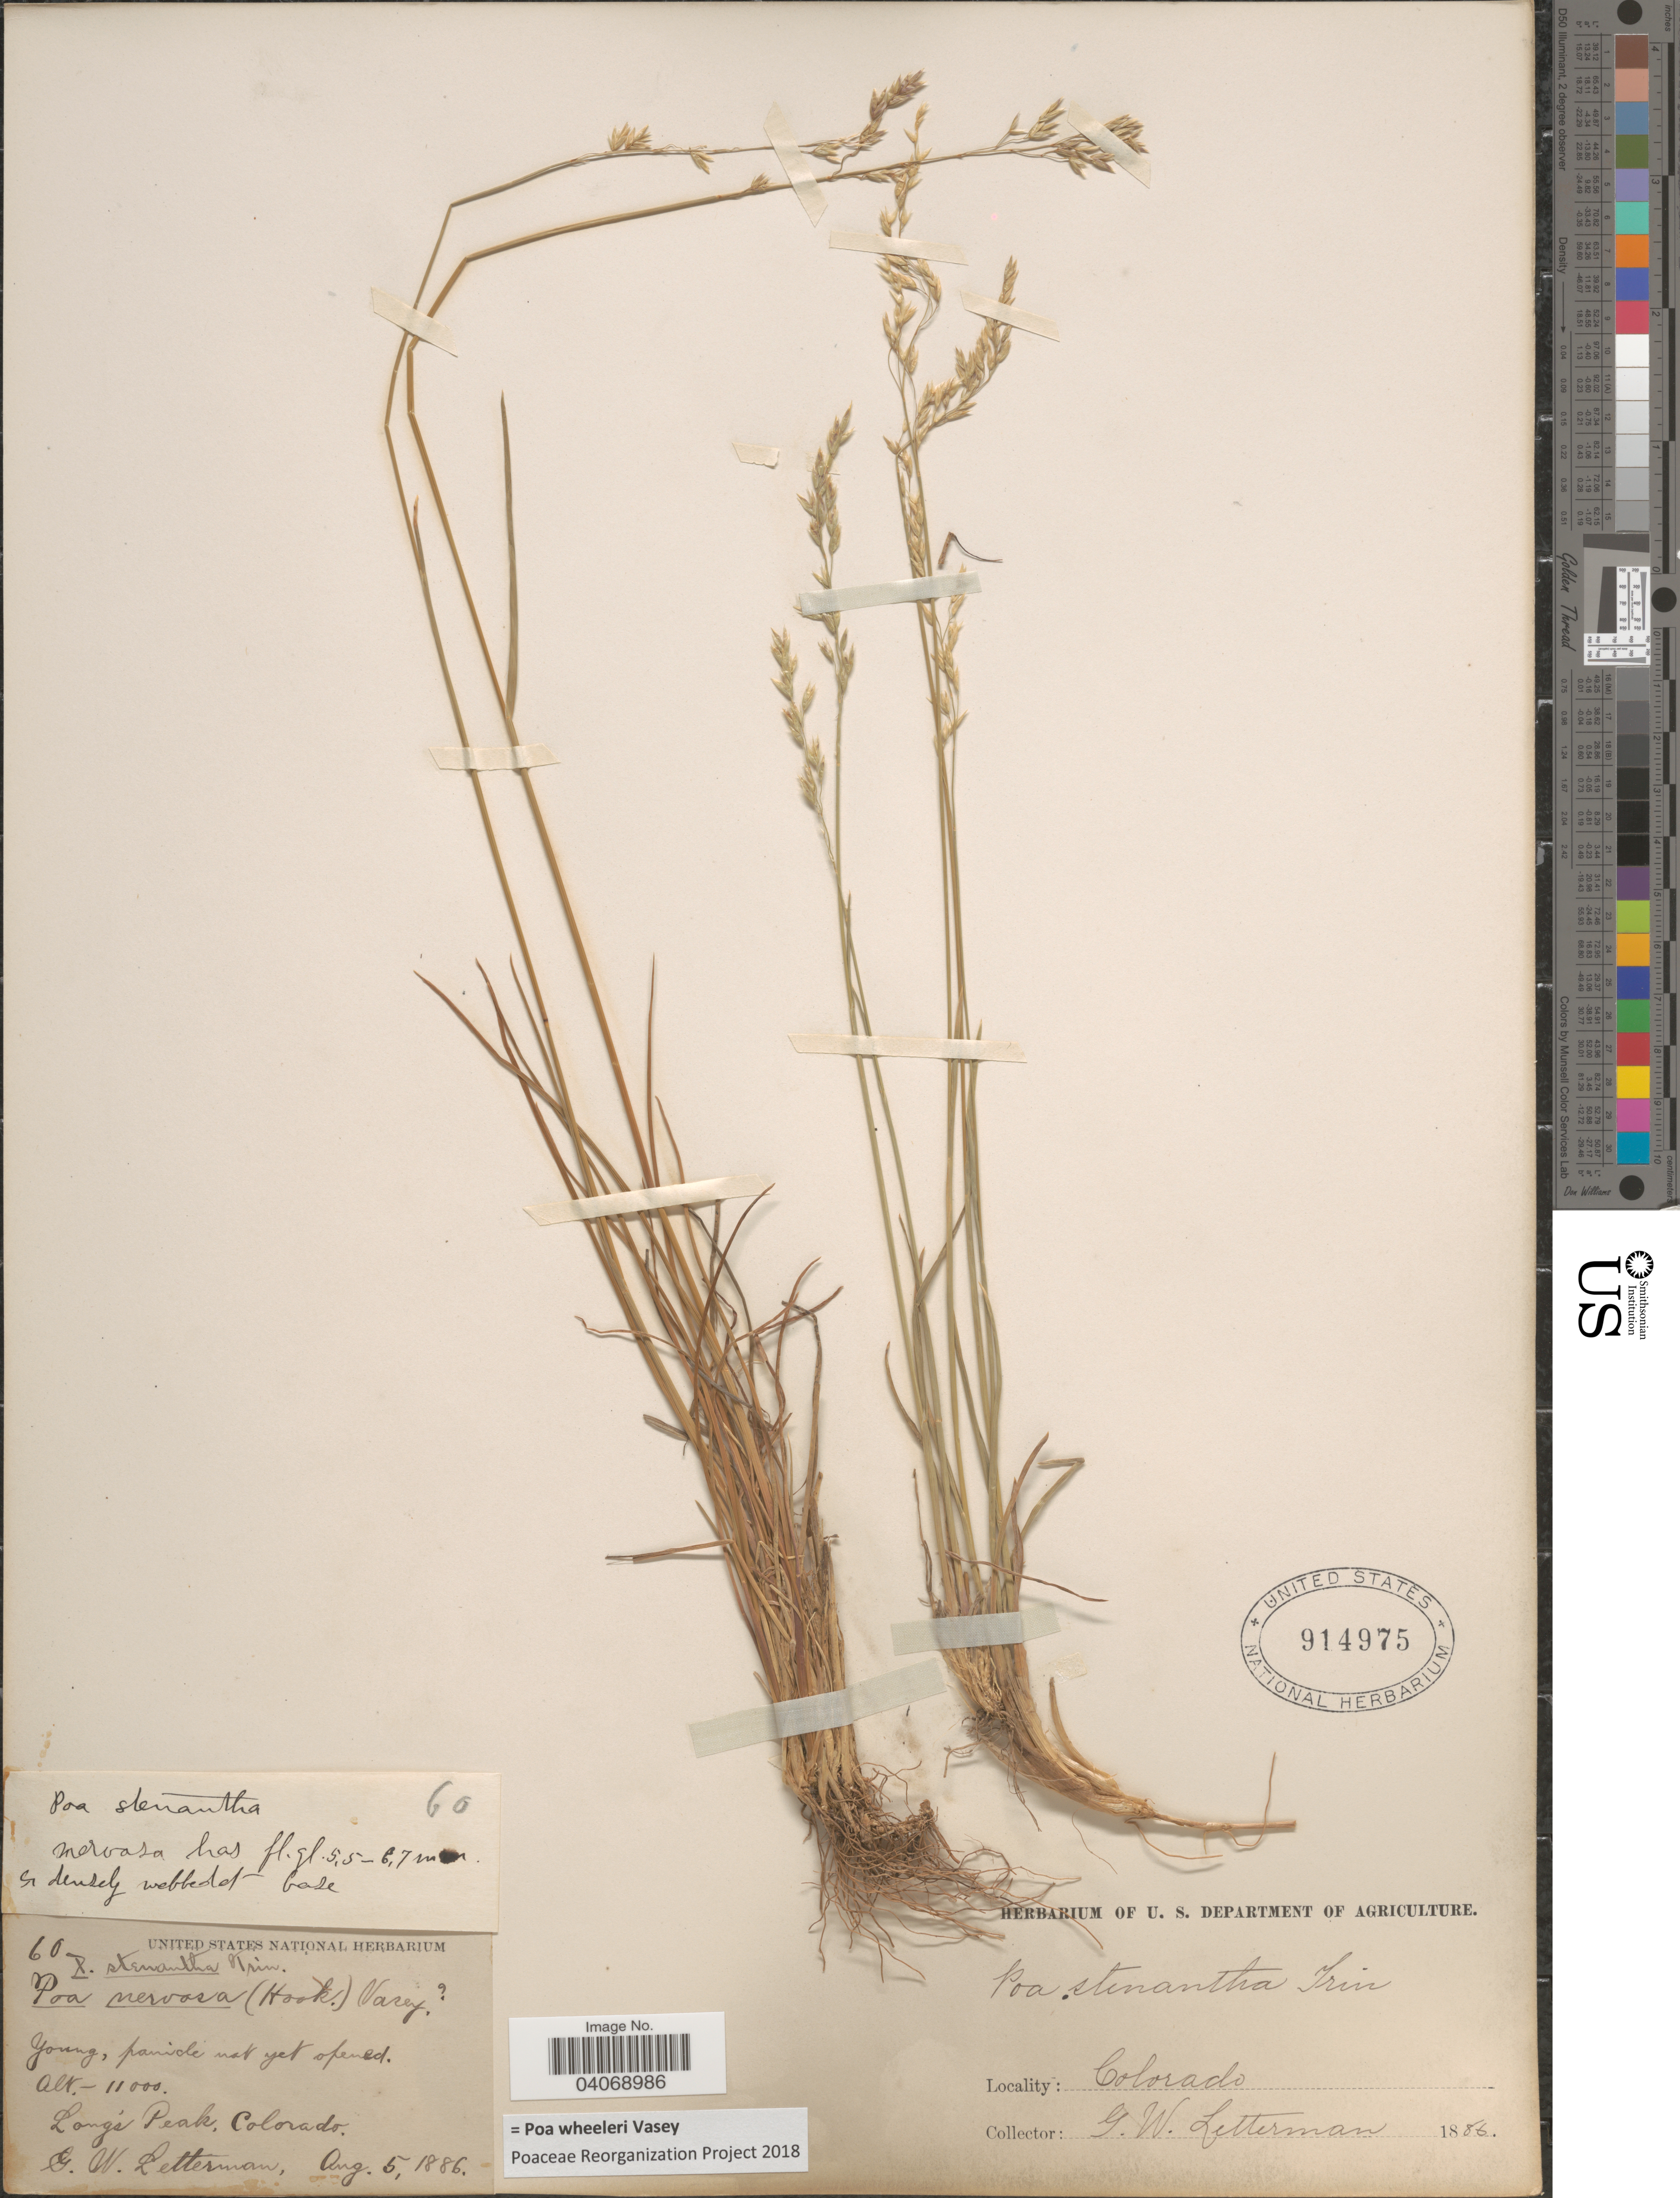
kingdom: Plantae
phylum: Tracheophyta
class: Liliopsida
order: Poales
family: Poaceae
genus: Poa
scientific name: Poa wheeleri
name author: Vasey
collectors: G. W. Letterman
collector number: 60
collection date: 1886-08-05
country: United States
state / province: Colorado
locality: Long's Peak.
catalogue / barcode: US 914975